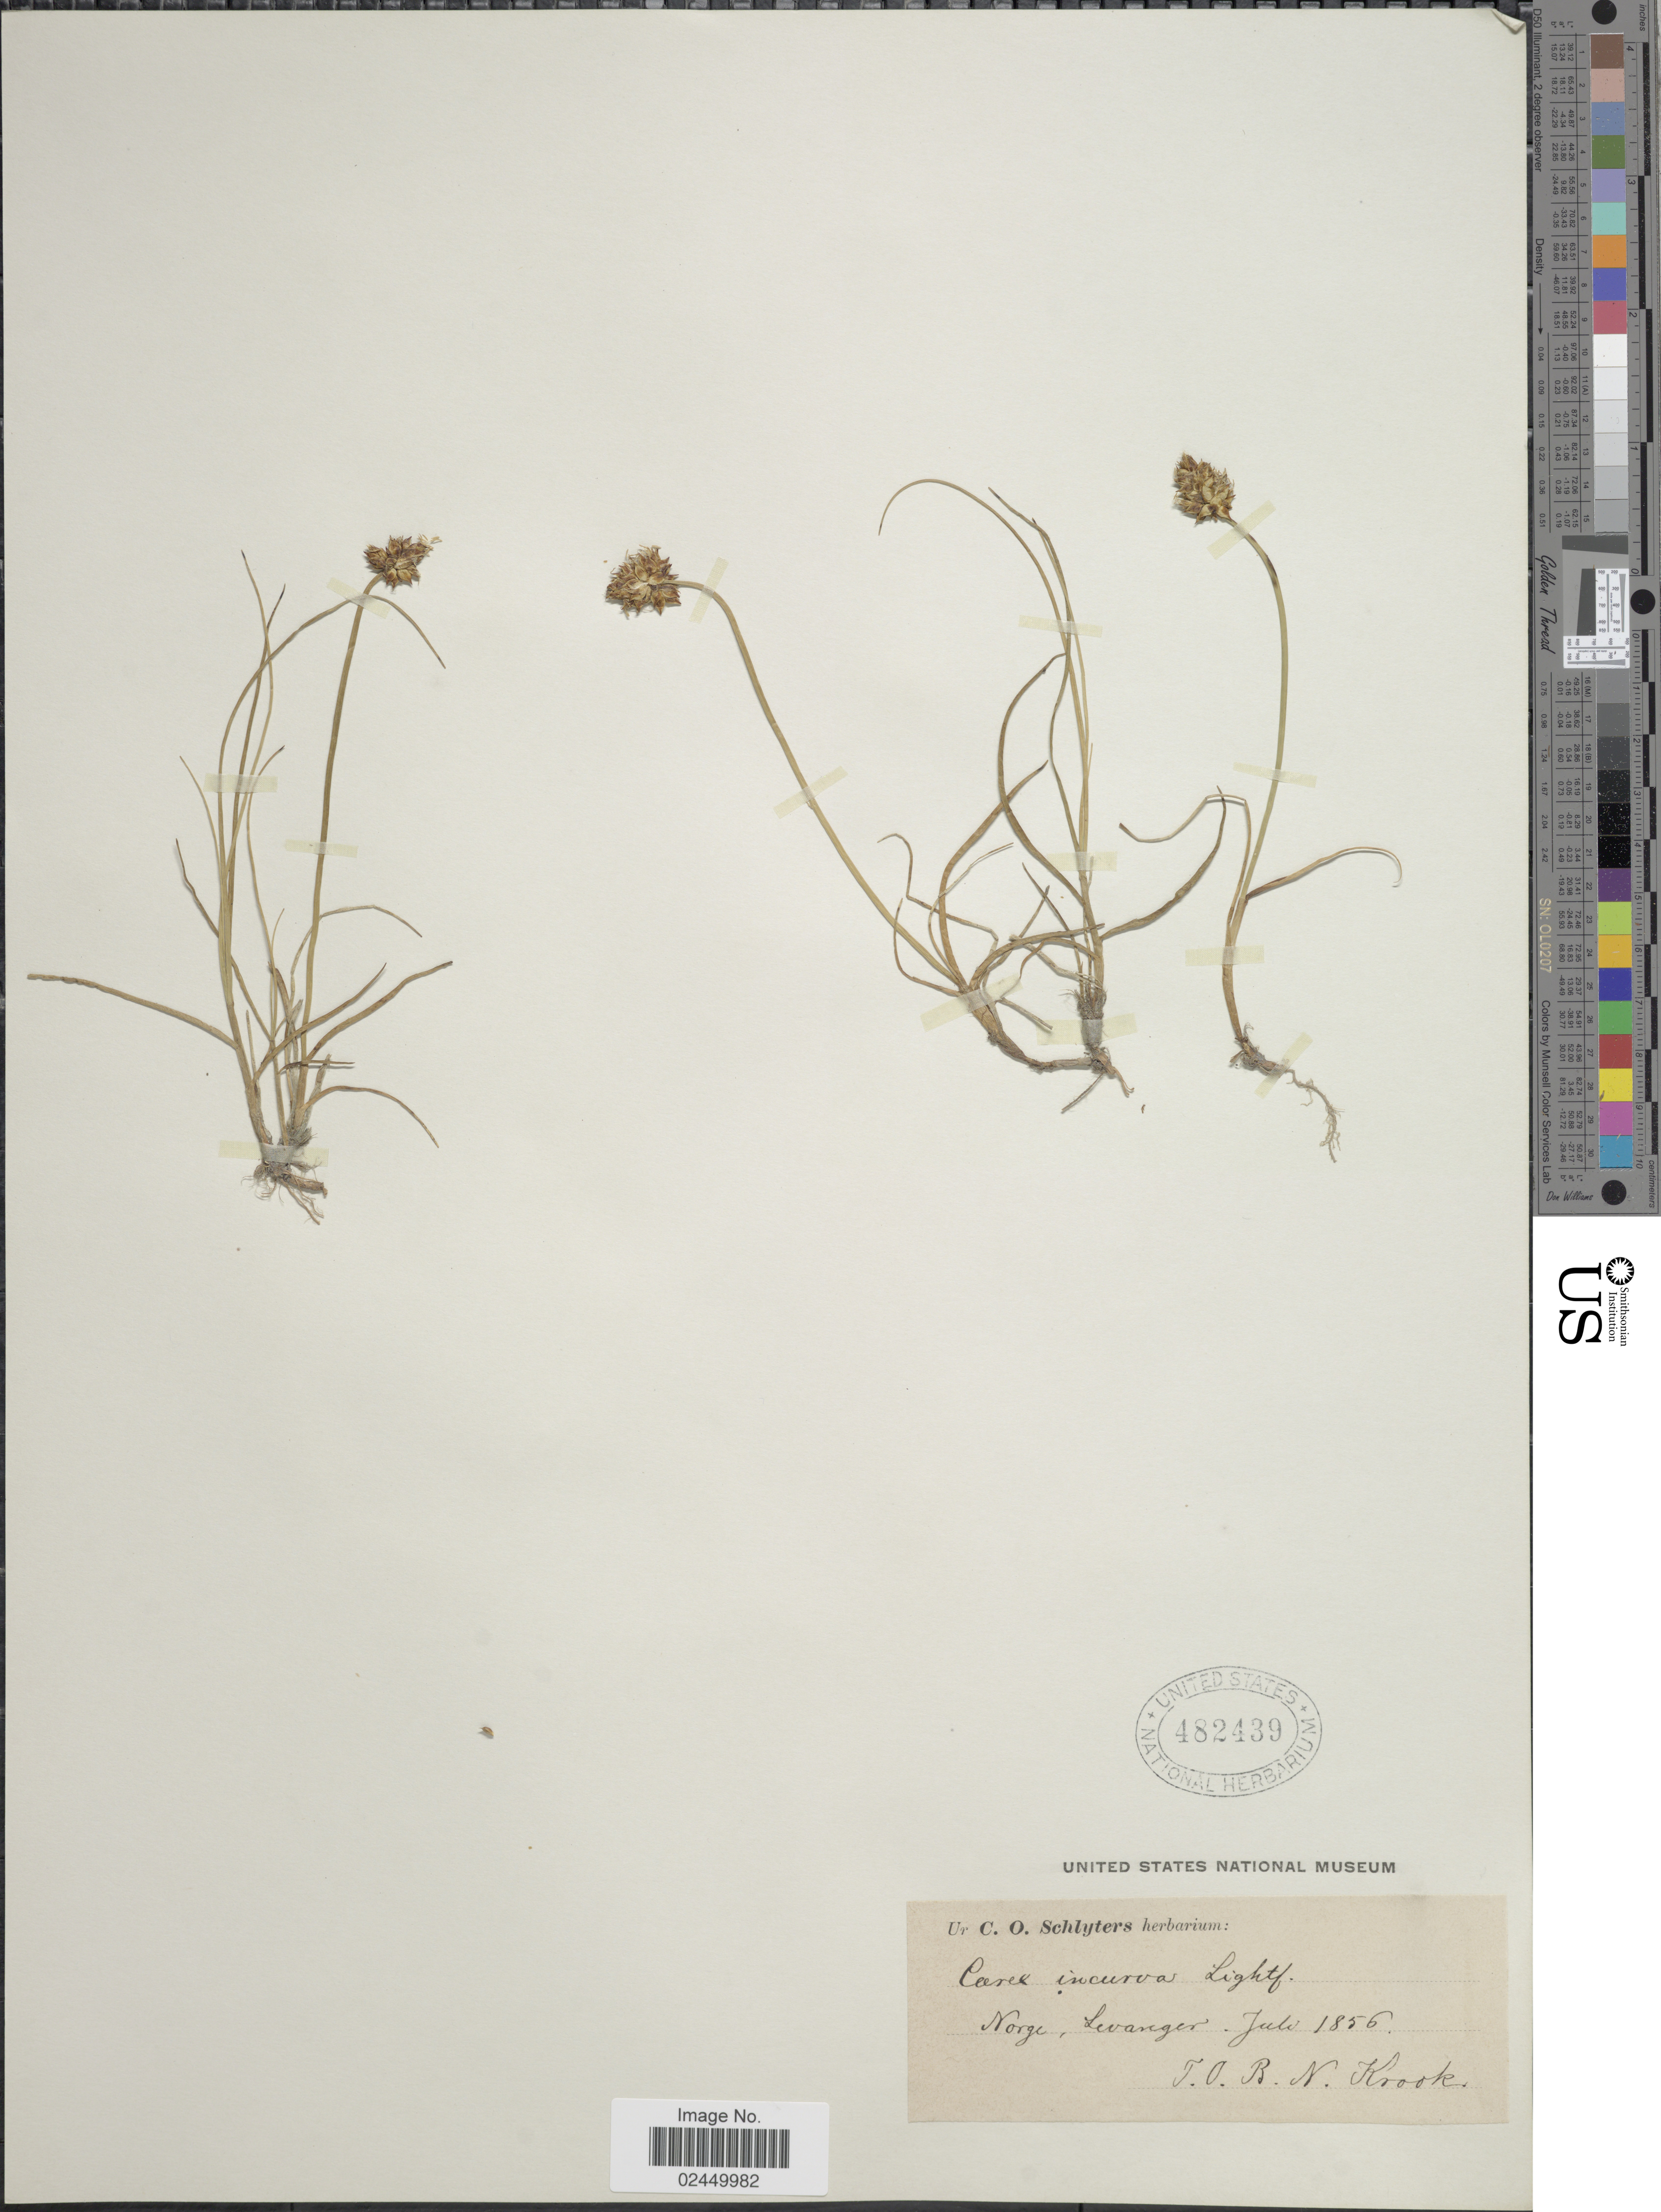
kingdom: Plantae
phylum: Tracheophyta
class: Liliopsida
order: Poales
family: Cyperaceae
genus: Carex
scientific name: Carex maritima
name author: Gunnerus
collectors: T. Krook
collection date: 1856-07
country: Norway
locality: Norge, Levanger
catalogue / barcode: US 482439